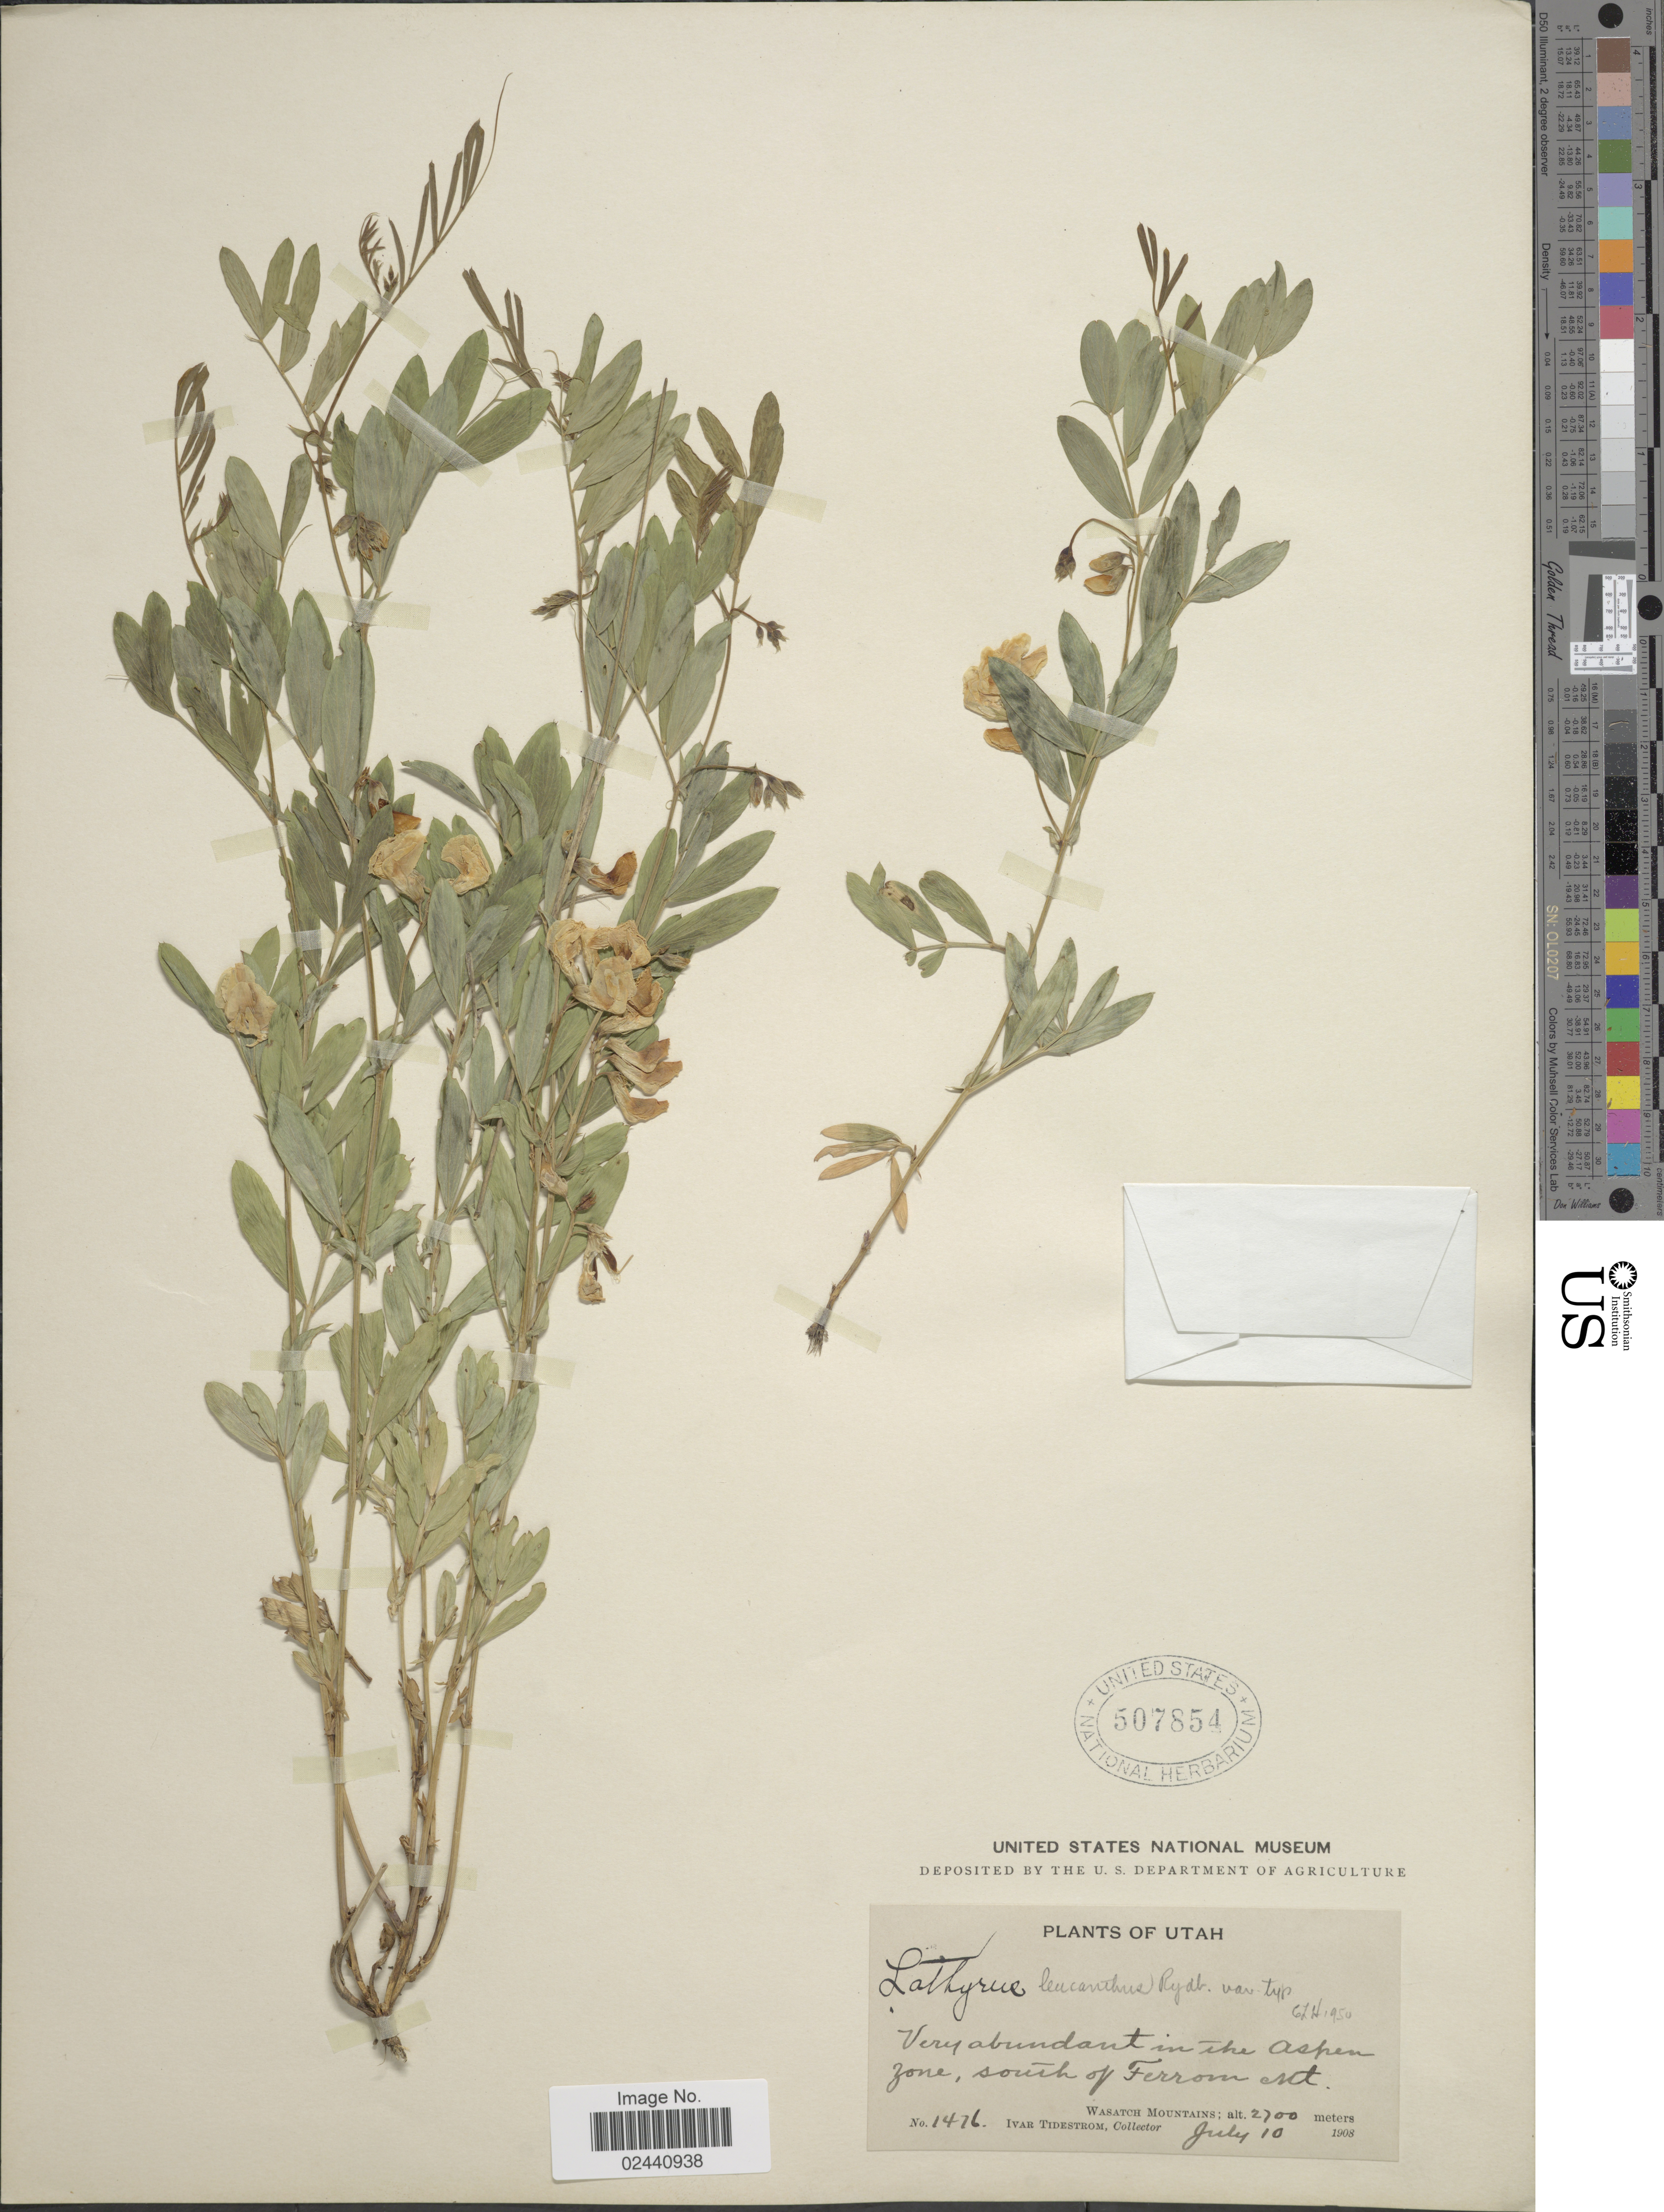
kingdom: Plantae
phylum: Tracheophyta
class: Magnoliopsida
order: Fabales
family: Fabaceae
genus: Lathyrus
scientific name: Lathyrus leucanthus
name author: Rydb.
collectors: I. F. Tidestrom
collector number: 1476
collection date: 1908-07-10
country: United States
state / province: Utah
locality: Aspen Zone, south of Ferron Mt., Wasatch Mountains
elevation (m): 2700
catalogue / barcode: US 507854